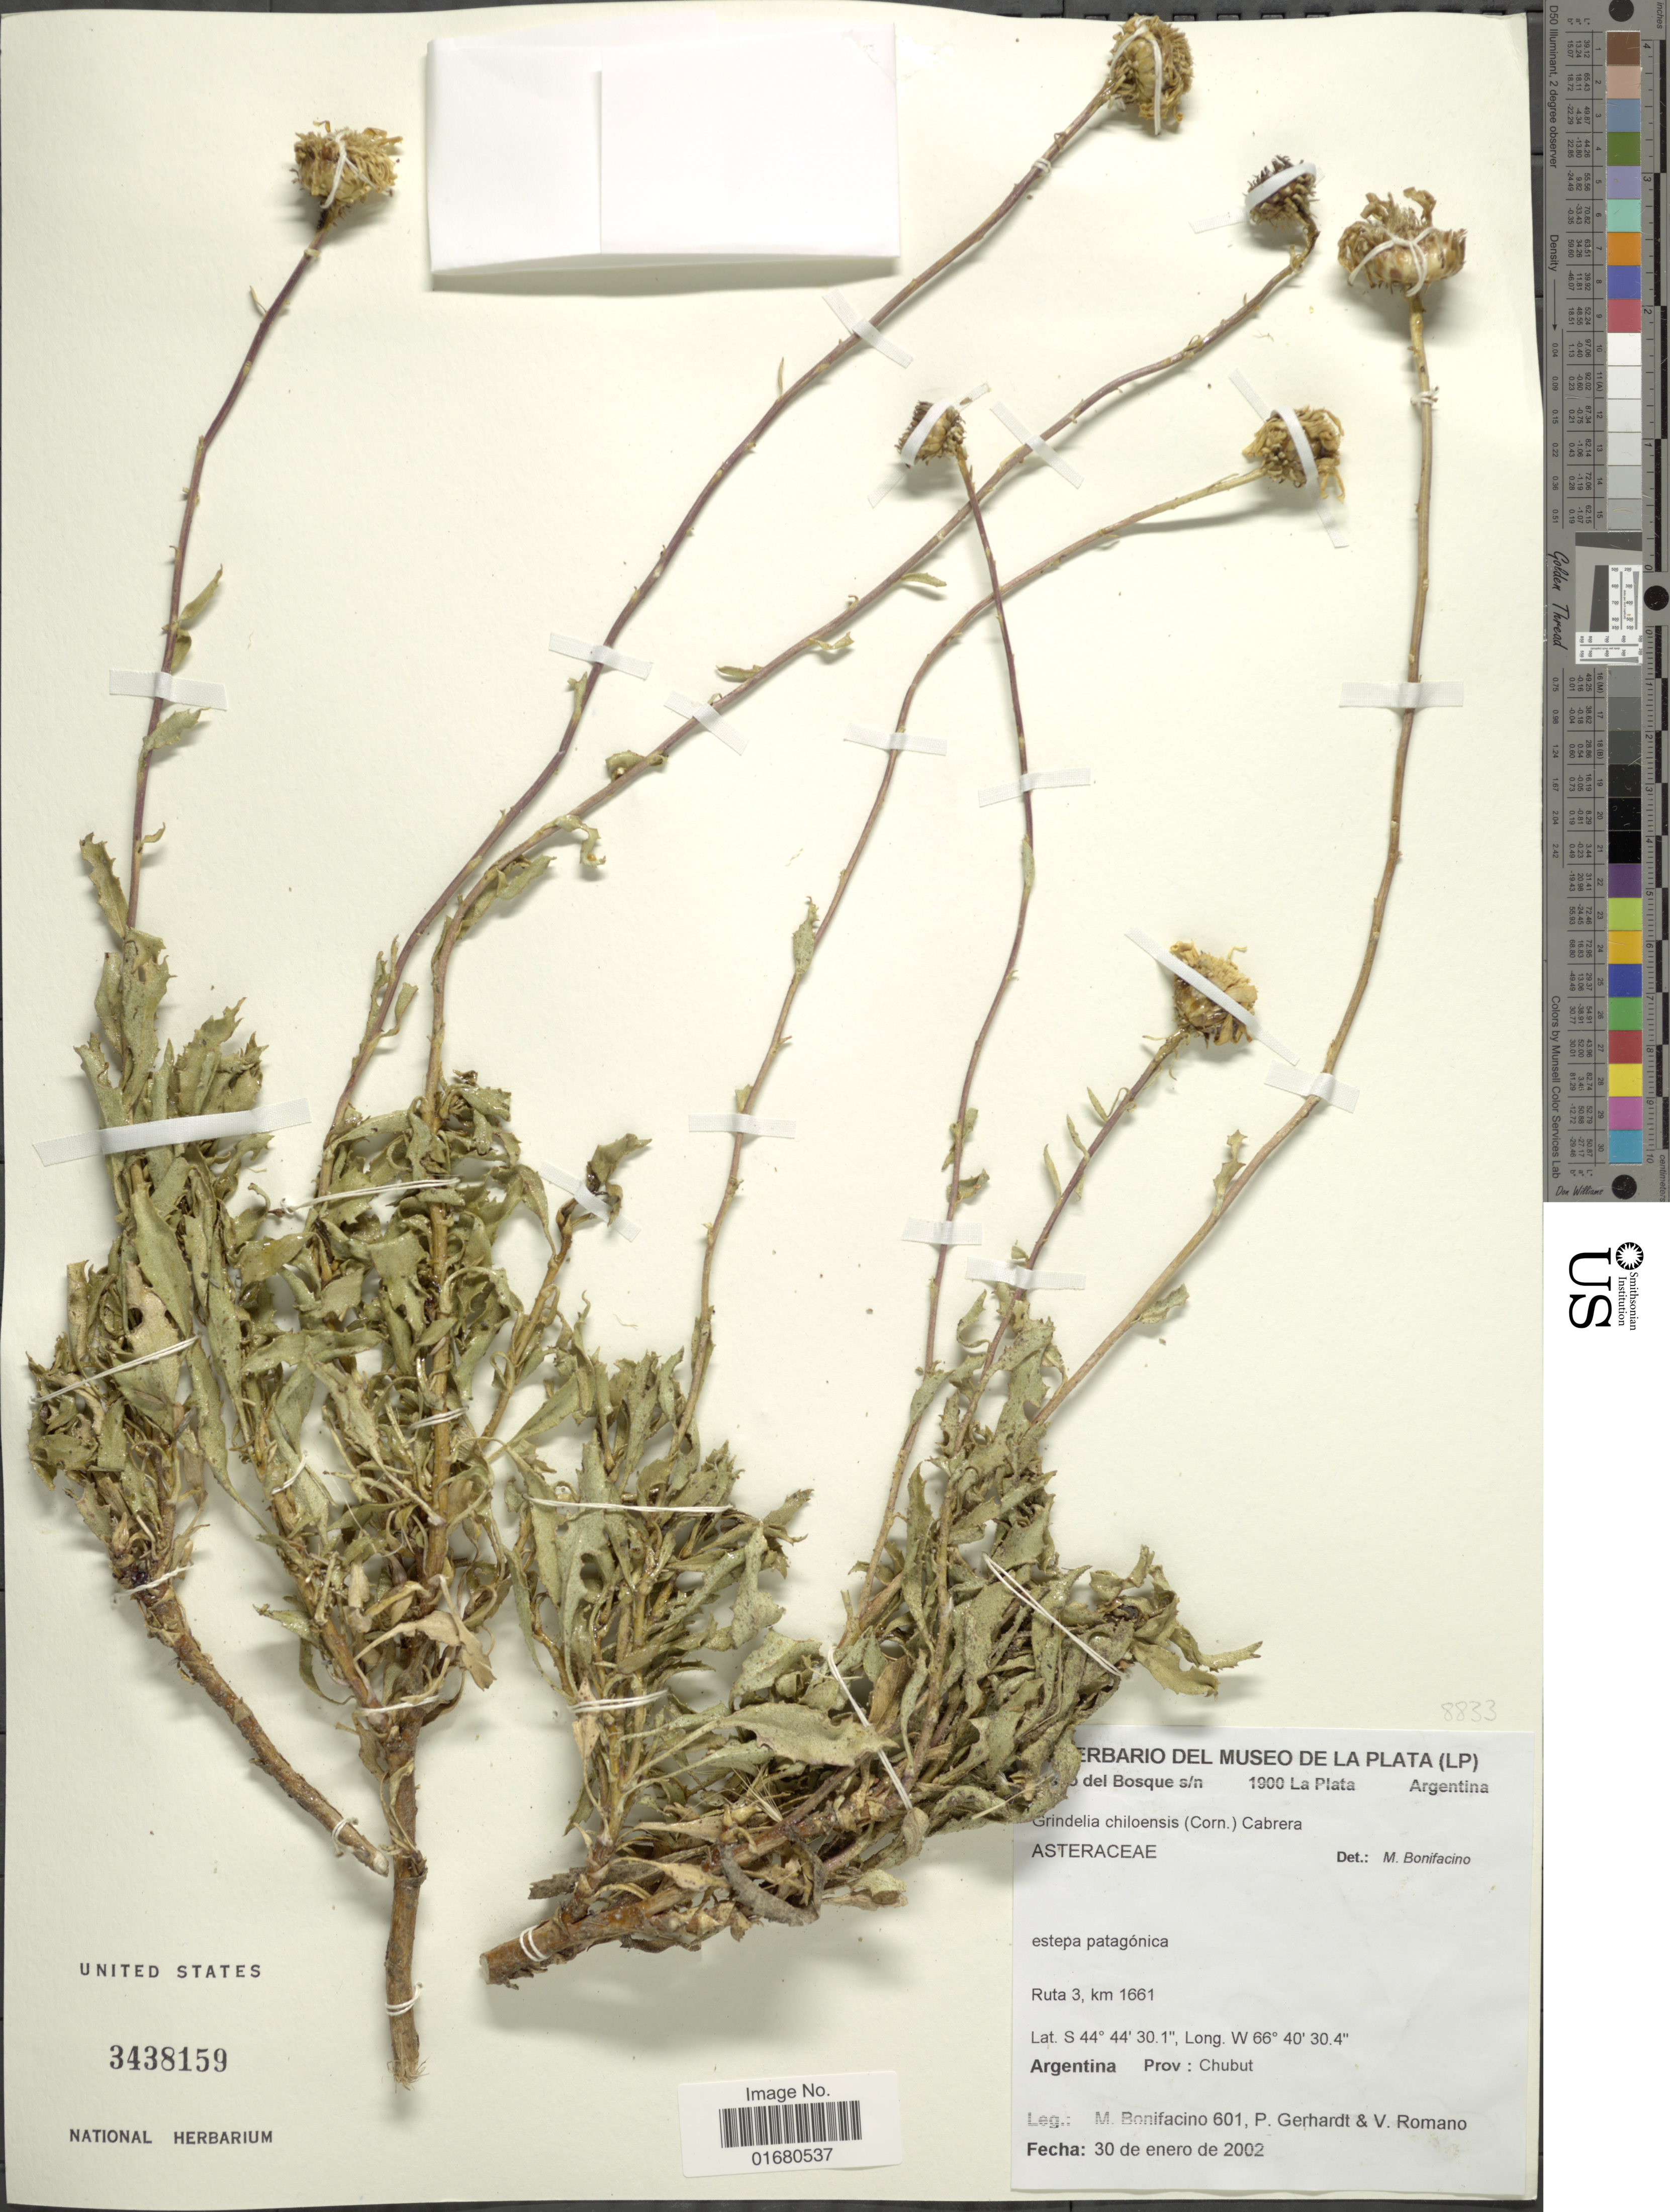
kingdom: Plantae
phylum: Tracheophyta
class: Magnoliopsida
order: Asterales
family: Asteraceae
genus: Grindelia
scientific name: Grindelia chiloensis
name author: (Cornel.) Cabrera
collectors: M. Bonifacino, P. Gerhardt & V. Romano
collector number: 0601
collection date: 2002-01-30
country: Argentina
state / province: Chubut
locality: Ruta 3, km 1661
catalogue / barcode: US 3438159